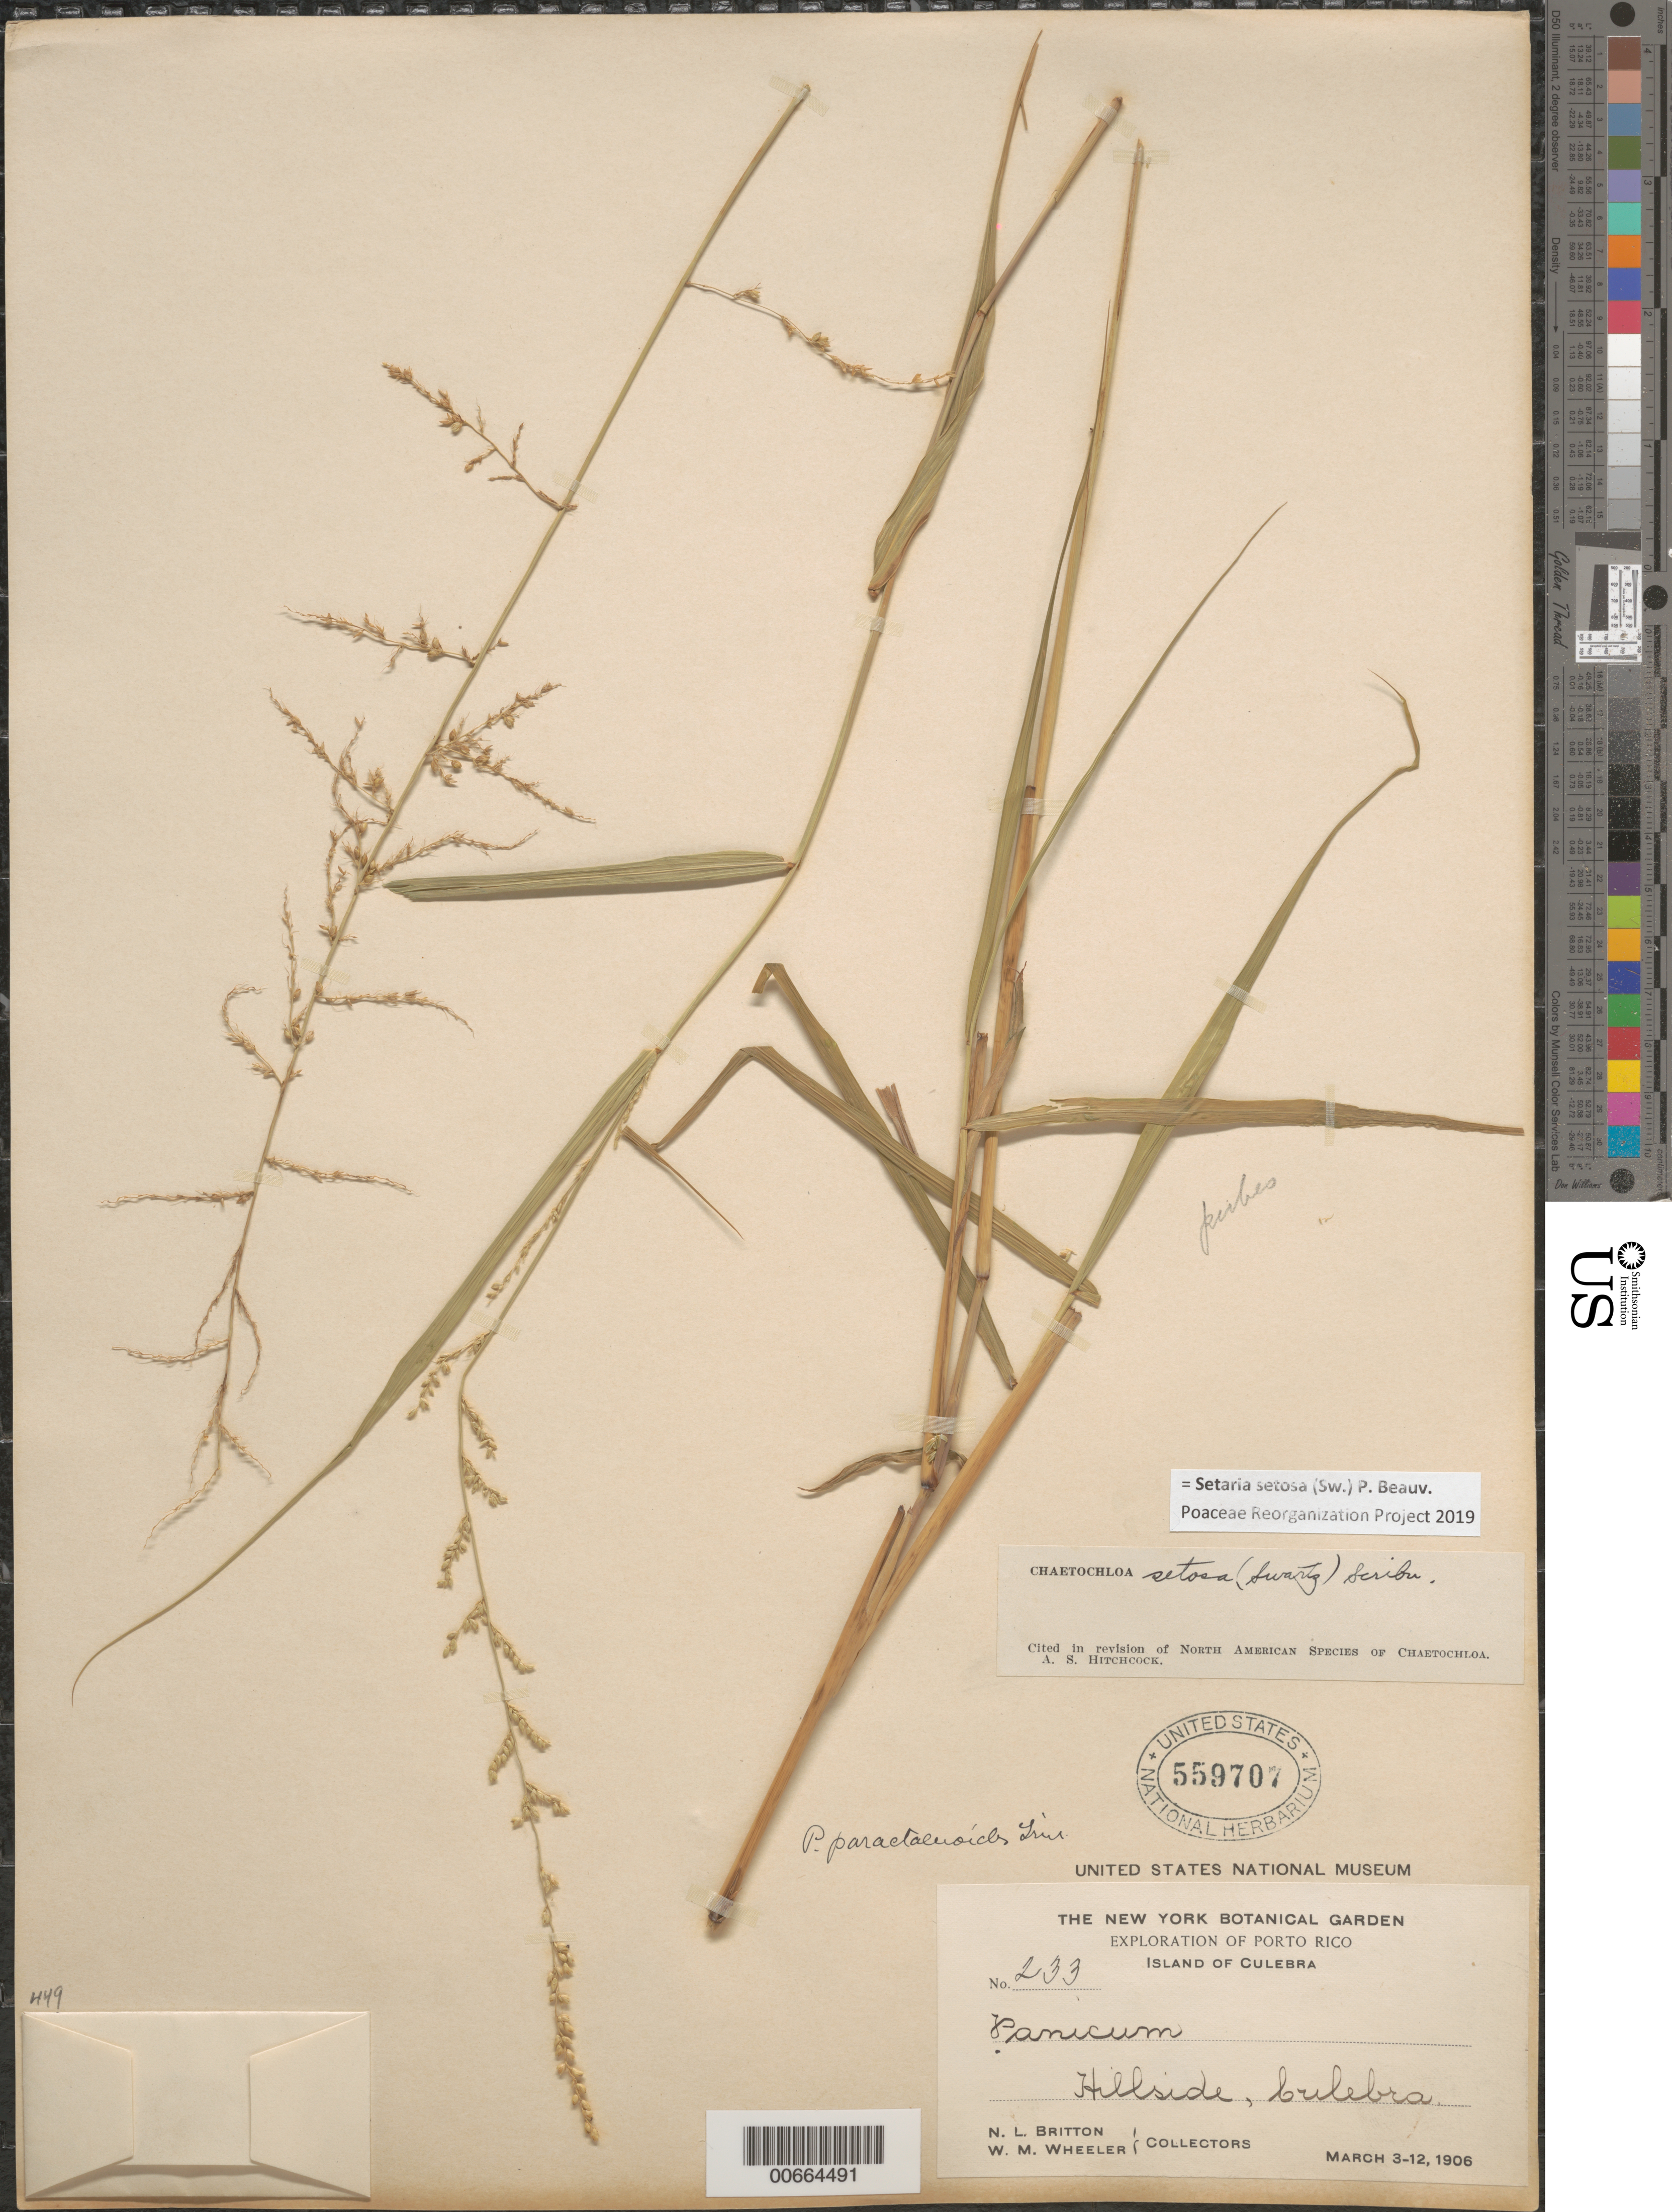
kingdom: Plantae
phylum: Tracheophyta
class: Liliopsida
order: Poales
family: Poaceae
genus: Setaria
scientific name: Setaria setosa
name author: (Sw.) P. Beauv.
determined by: Poaceae Reorganization Project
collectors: N. Britton & W. Wheeler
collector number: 233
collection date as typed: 03 Mar 1906 to 12 Mar 1906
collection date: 1906-03-03/1906-03-12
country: Puerto Rico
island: Culebra I.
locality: Culebra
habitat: Hillside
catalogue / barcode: US 559707